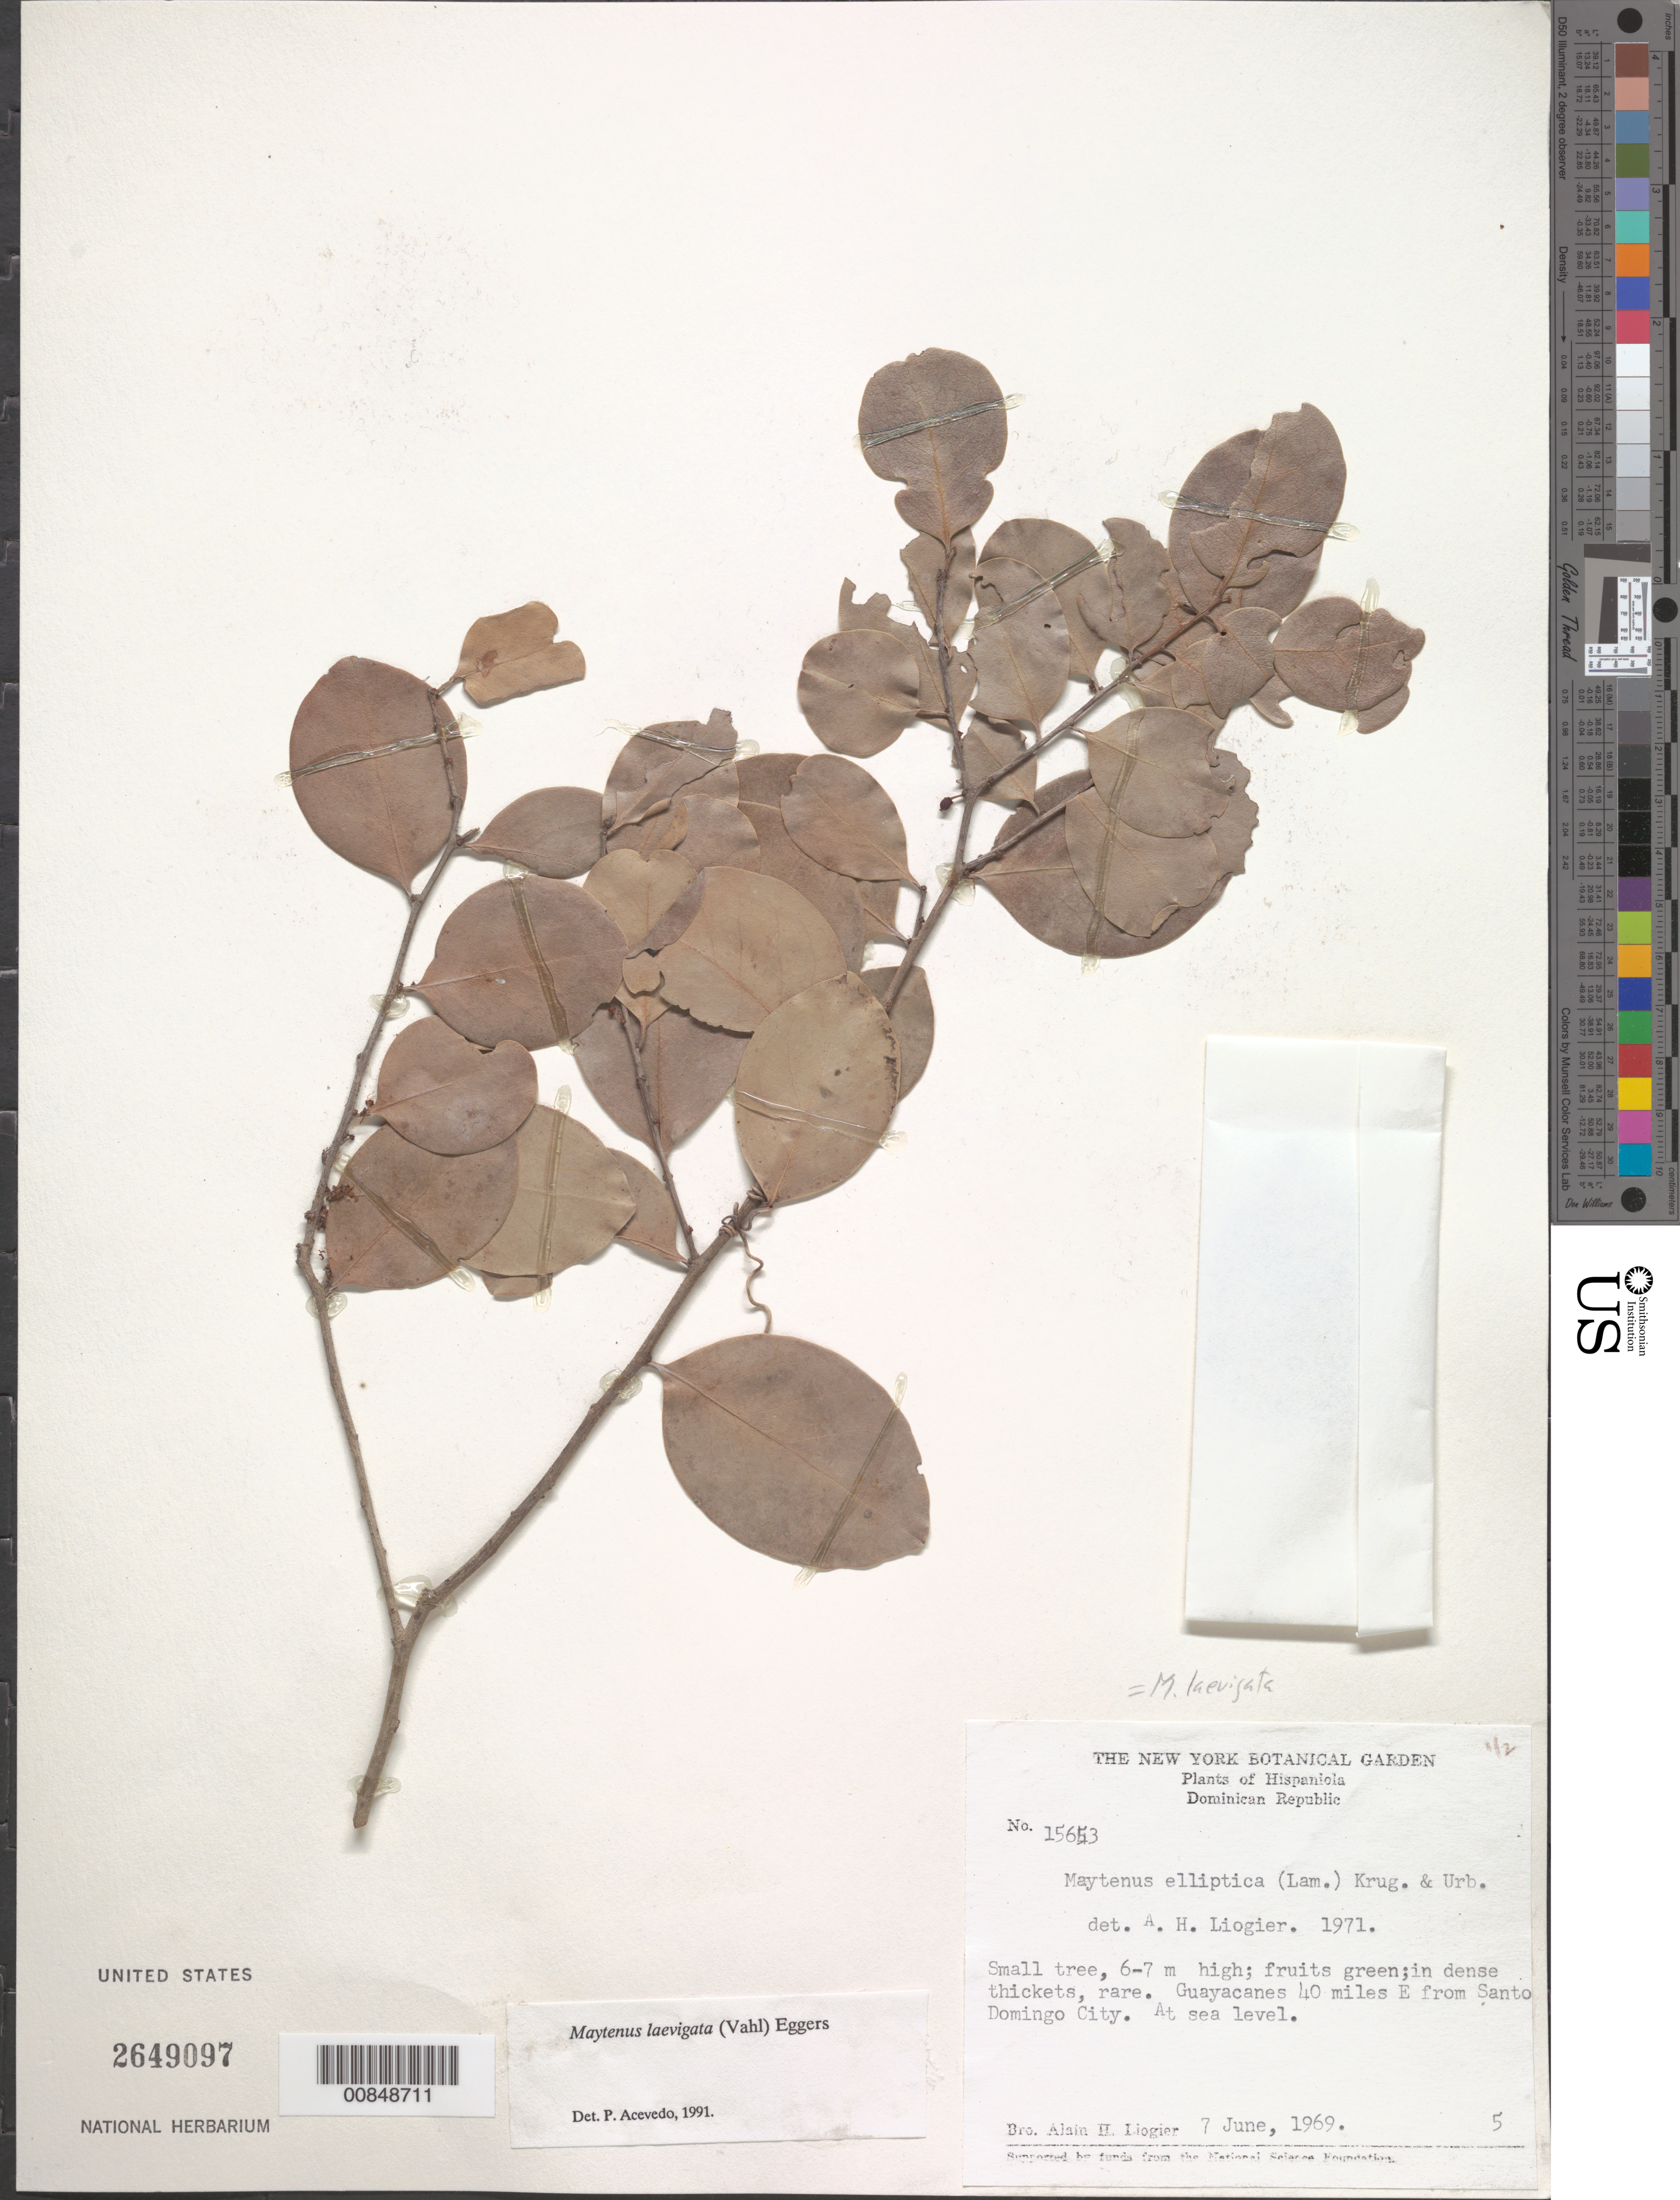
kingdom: Plantae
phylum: Tracheophyta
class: Magnoliopsida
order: Celastrales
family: Celastraceae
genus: Maytenus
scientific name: Maytenus laevigatus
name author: (Vahl) Griseb. ex Eggers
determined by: Acevedo-Rodríguez, P., (BOT), Smithsonian Institution - National Museum of Natural History (UNITED STATES)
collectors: A. H. Liogier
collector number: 15653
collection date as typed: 07 Jun 1969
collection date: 1969-06-07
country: Dominican Republic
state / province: Distrito Nacional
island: Hispaniola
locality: Guayacanes, 40 miles E from Santo Domingo City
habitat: In dense thickets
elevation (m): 0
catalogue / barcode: US 2649097